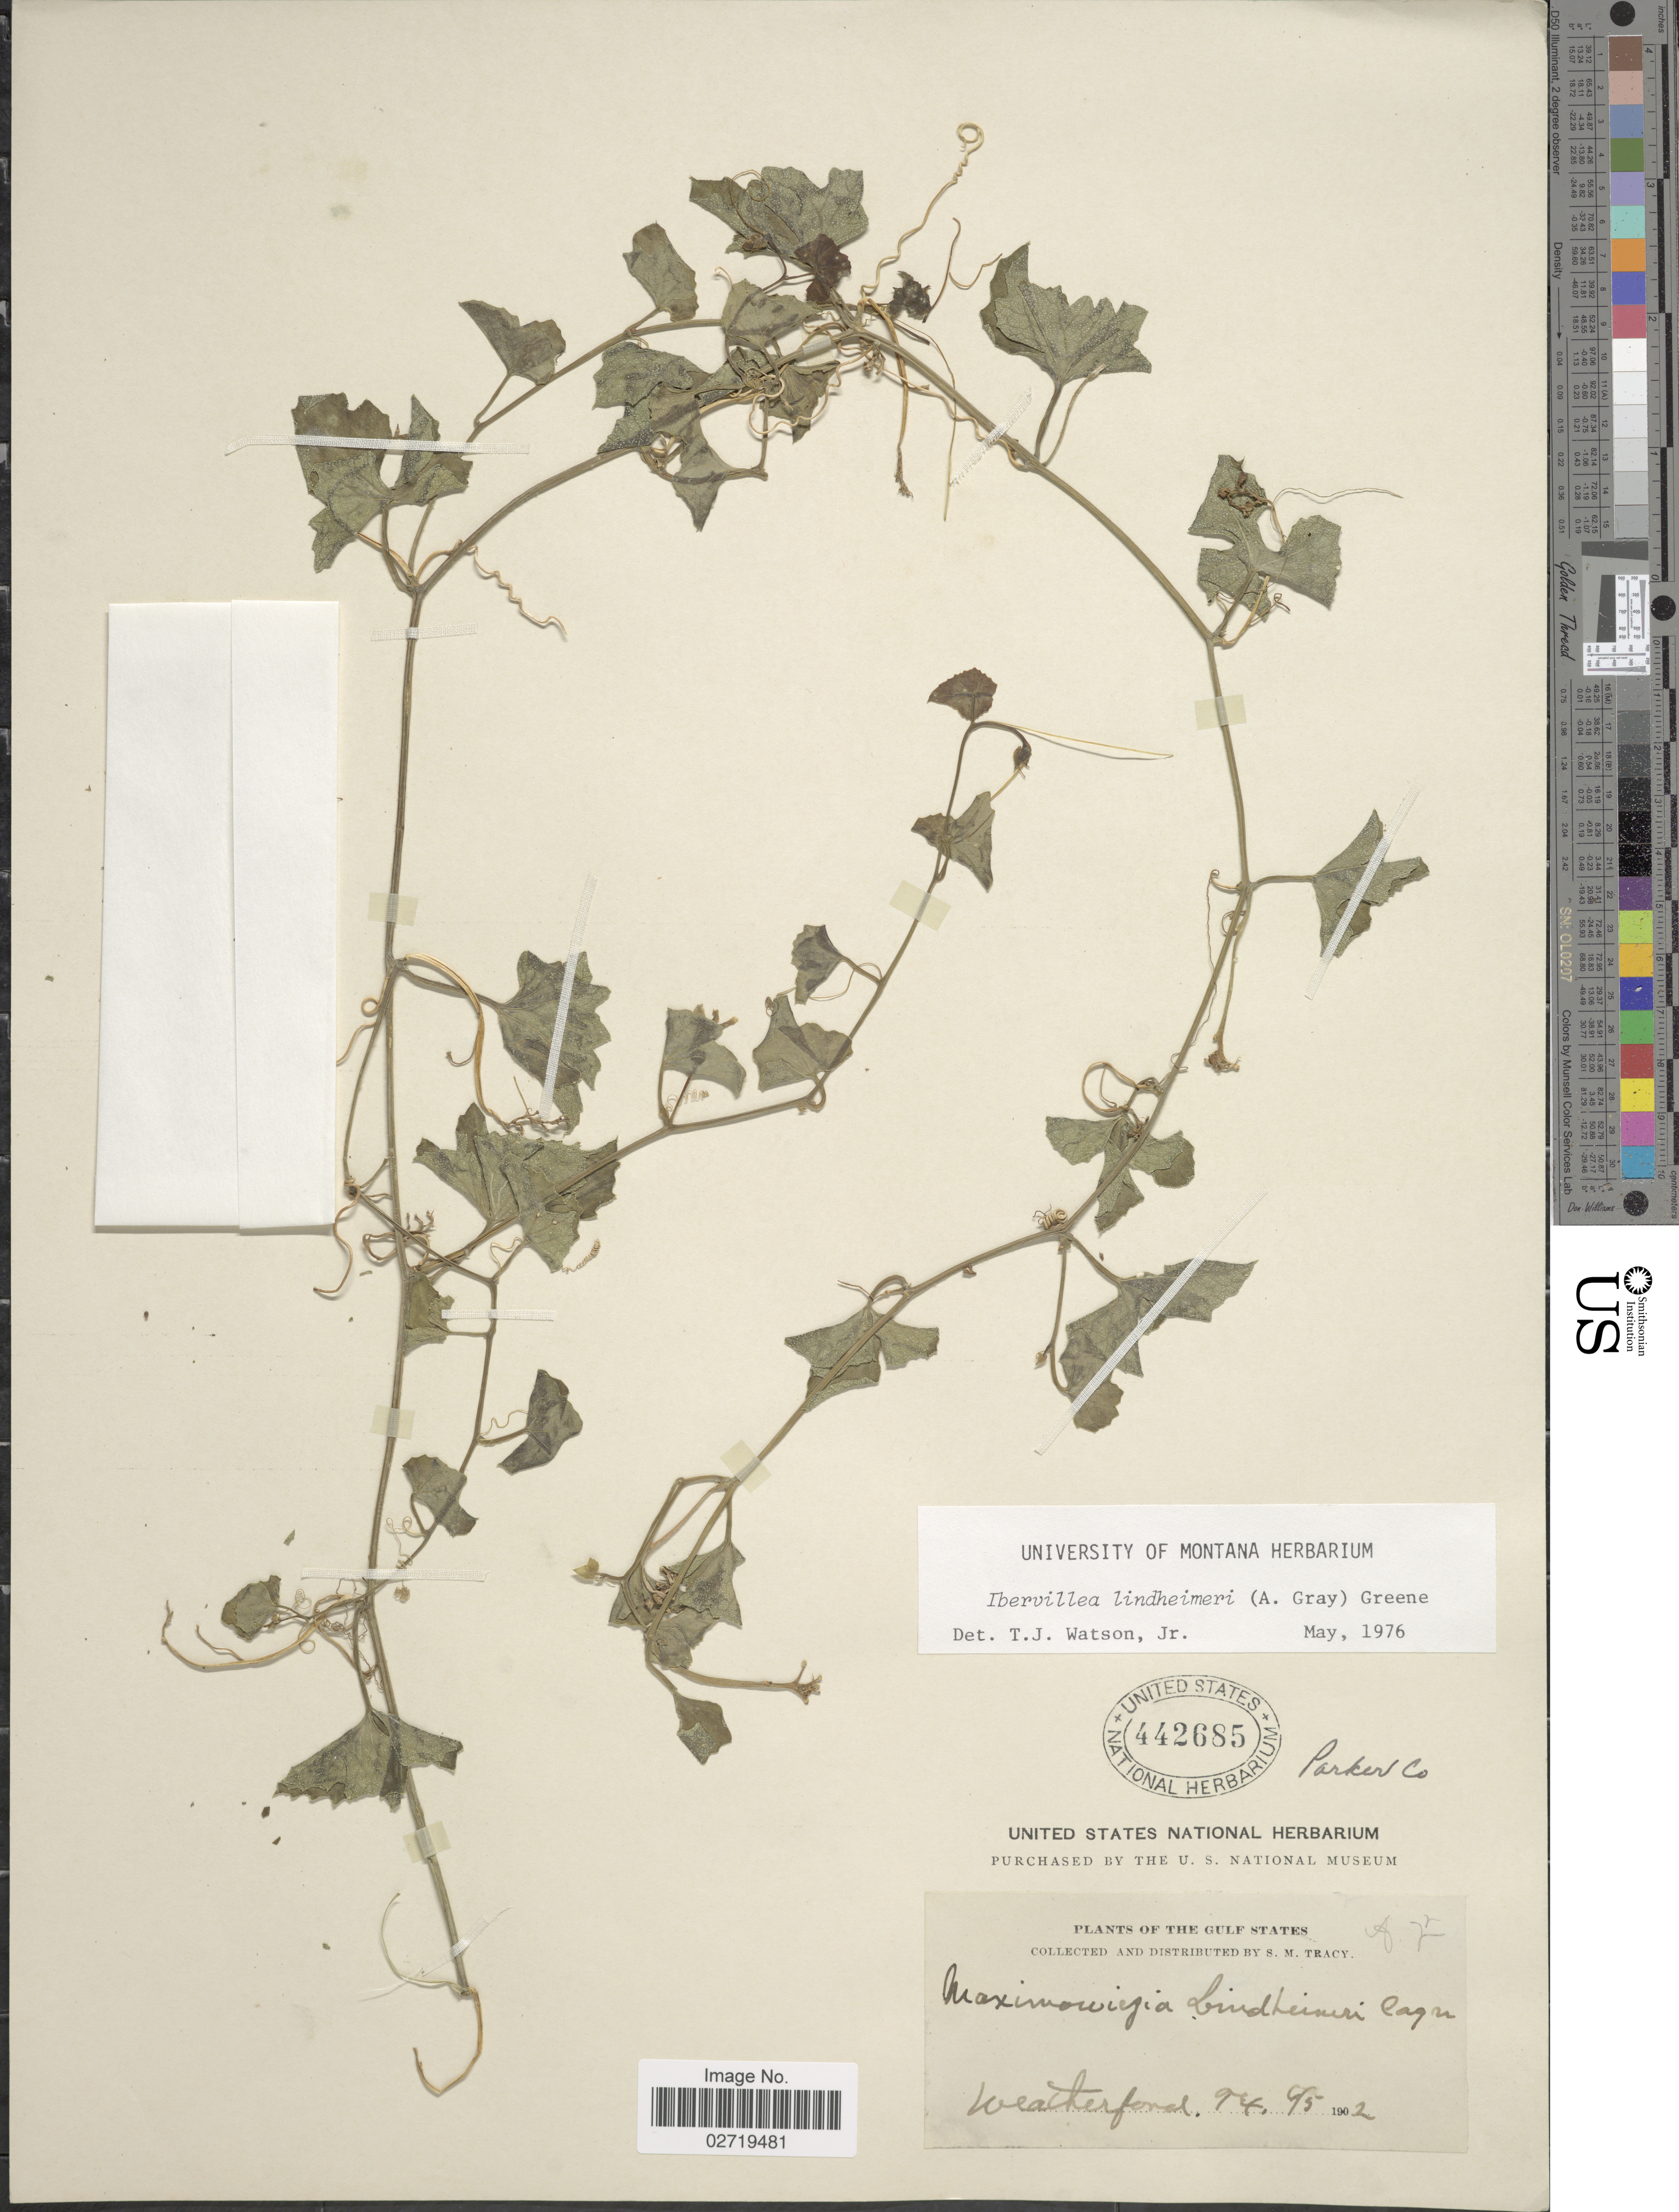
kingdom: Plantae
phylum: Tracheophyta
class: Magnoliopsida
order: Cucurbitales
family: Cucurbitaceae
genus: Ibervillea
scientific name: Ibervillea lindheimeri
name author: (A. Gray) Greene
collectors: S. M. Tracy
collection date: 1902-06-05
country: United States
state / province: Texas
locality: The Gulf States, Weatherford, Parker Co.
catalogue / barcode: US 442685